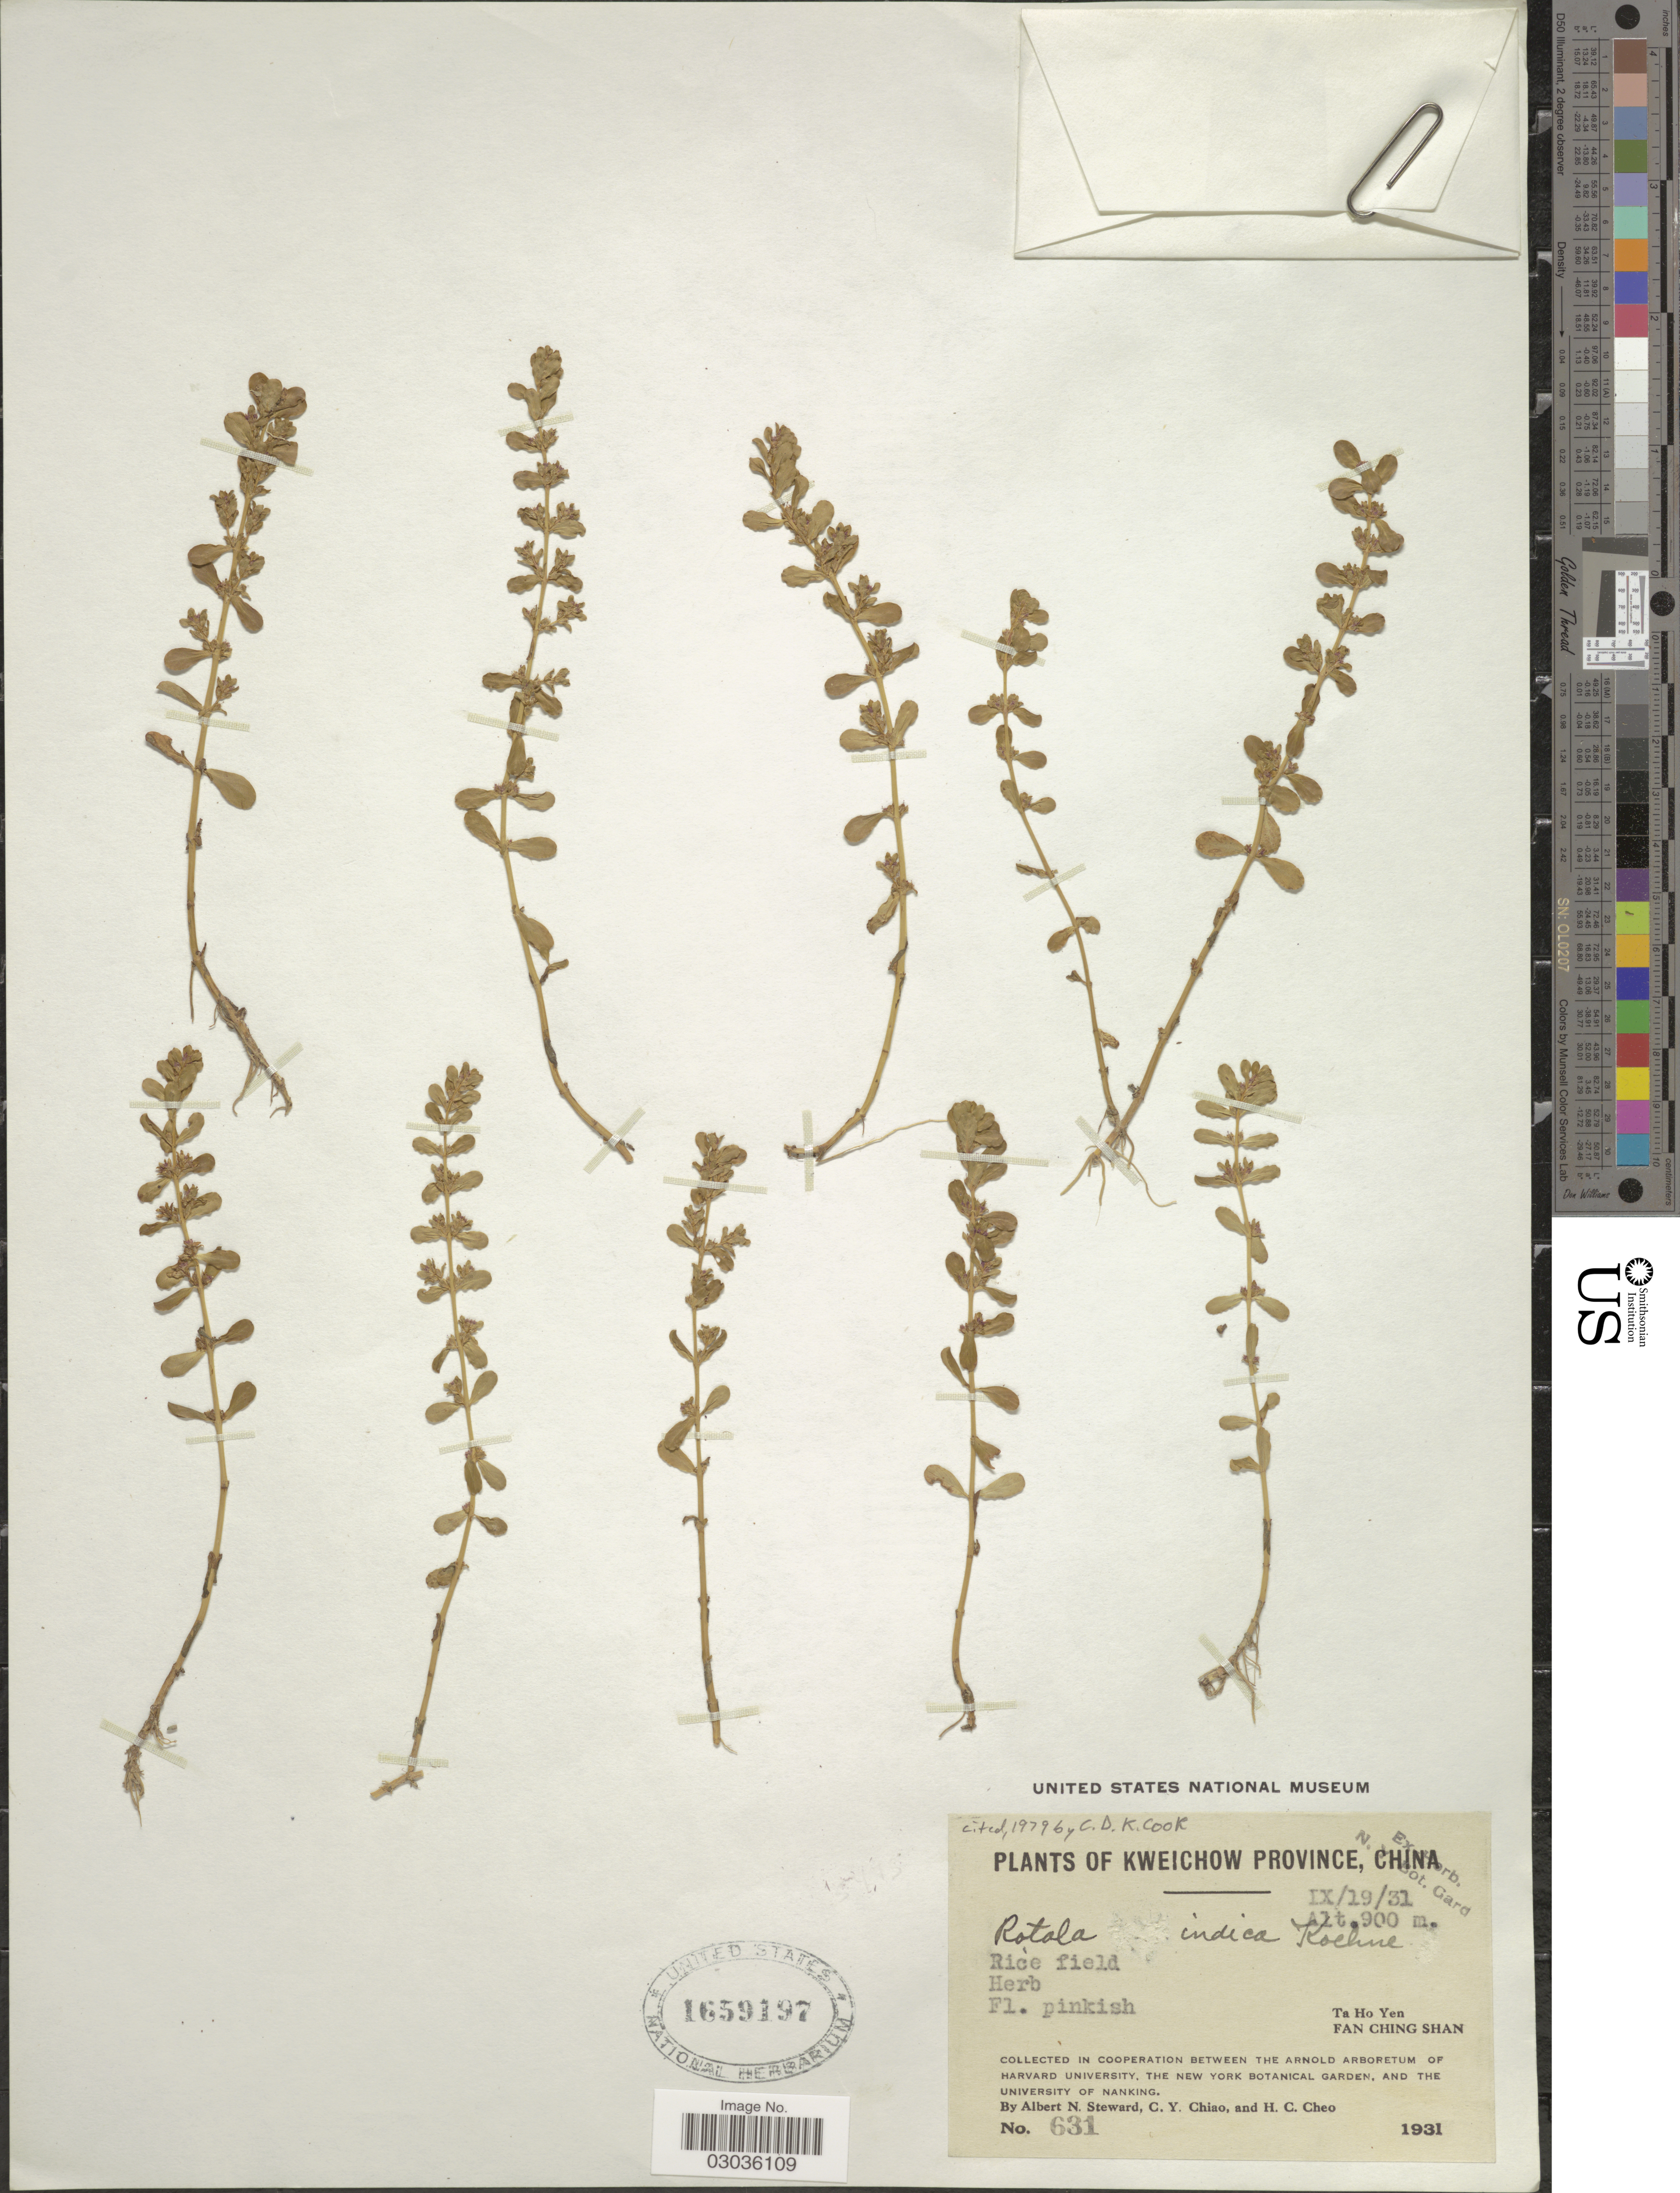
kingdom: Plantae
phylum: Tracheophyta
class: Magnoliopsida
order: Myrtales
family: Lythraceae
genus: Rotala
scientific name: Rotala indica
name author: (L.) Koehne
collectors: A. N. Steward, C. Y. Chiao & H. Cheo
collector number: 631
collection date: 1931-09-19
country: China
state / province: Guizhou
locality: Kweichow Province, Ta Ho Yen, Fan Ching Shan.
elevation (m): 900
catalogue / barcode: US 1659197